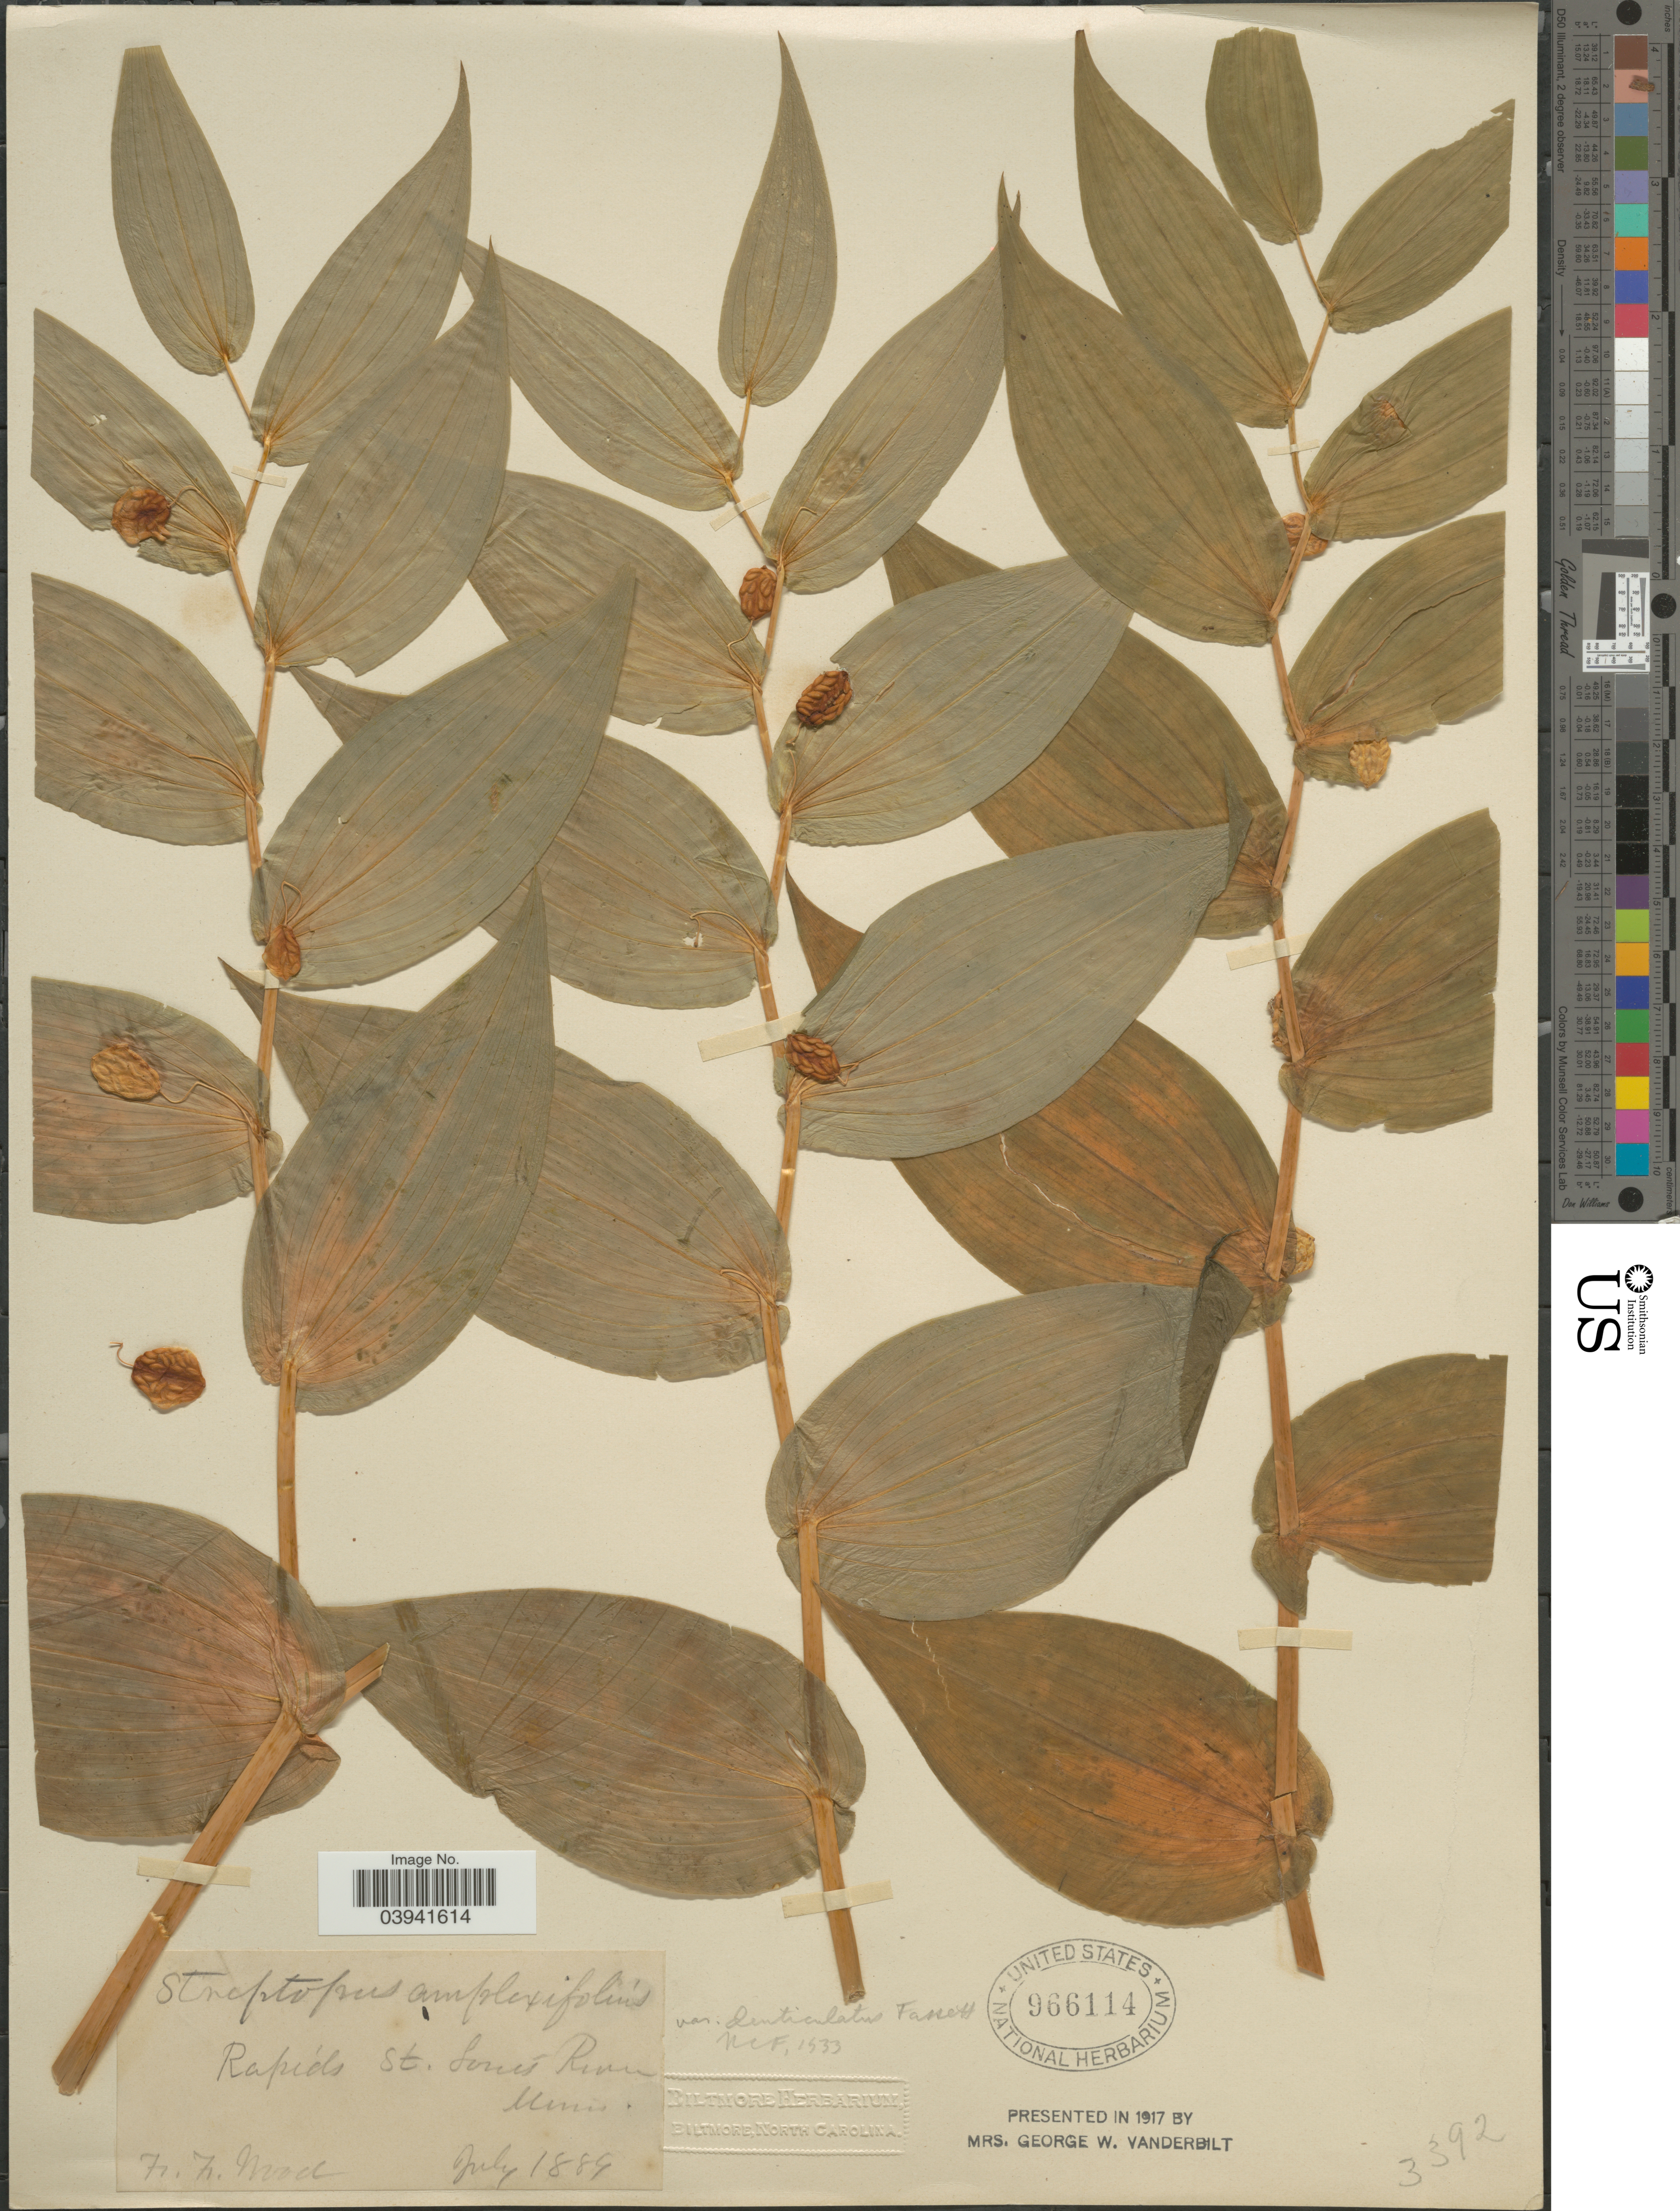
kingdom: Plantae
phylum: Tracheophyta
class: Liliopsida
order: Liliales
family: Liliaceae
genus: Streptopus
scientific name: Streptopus amplexifolius var. denticulatus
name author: Fassett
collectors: F. Wood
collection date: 1889-07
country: United States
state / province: Minnesota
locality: Rapids St. Louis River.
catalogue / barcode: US 966114